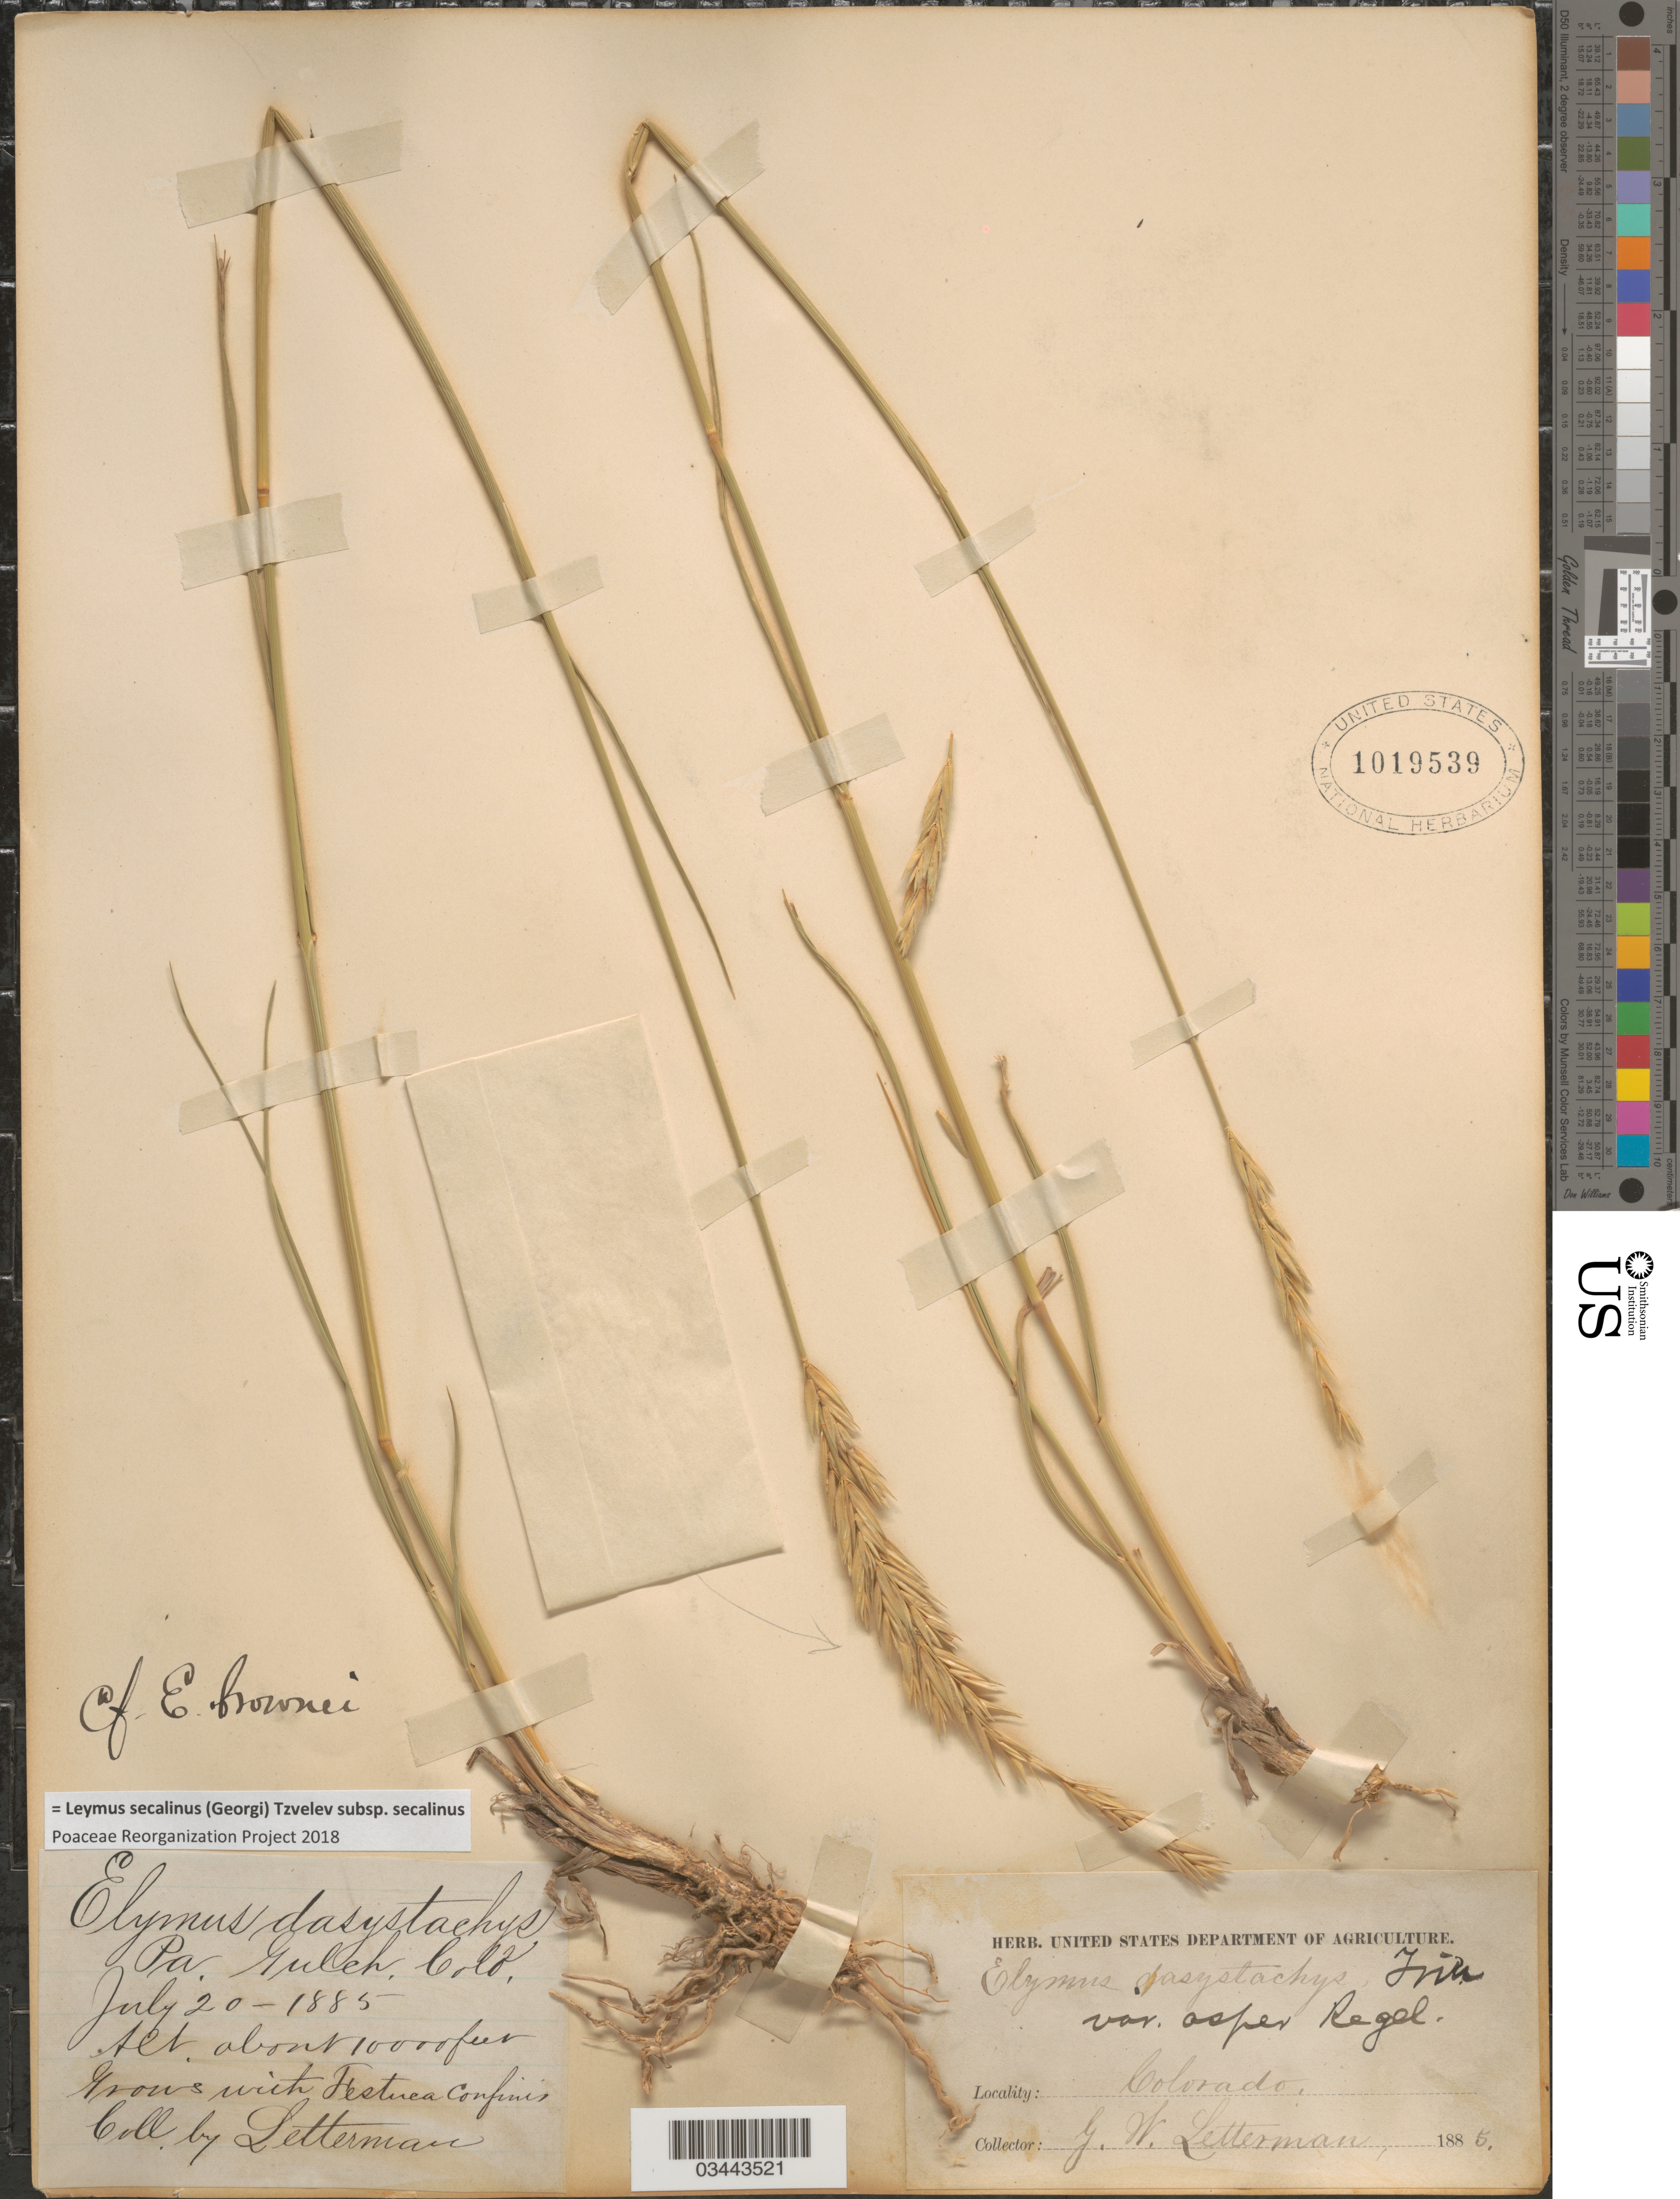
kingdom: Plantae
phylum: Tracheophyta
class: Liliopsida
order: Poales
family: Poaceae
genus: Leymus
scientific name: Leymus secalinus subsp. secalinus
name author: (Georgi) Tzvelev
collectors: G. W. Letterman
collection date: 1885-07-20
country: United States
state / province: Colorado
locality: Pa. Gulch.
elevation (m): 3048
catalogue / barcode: US 1019539